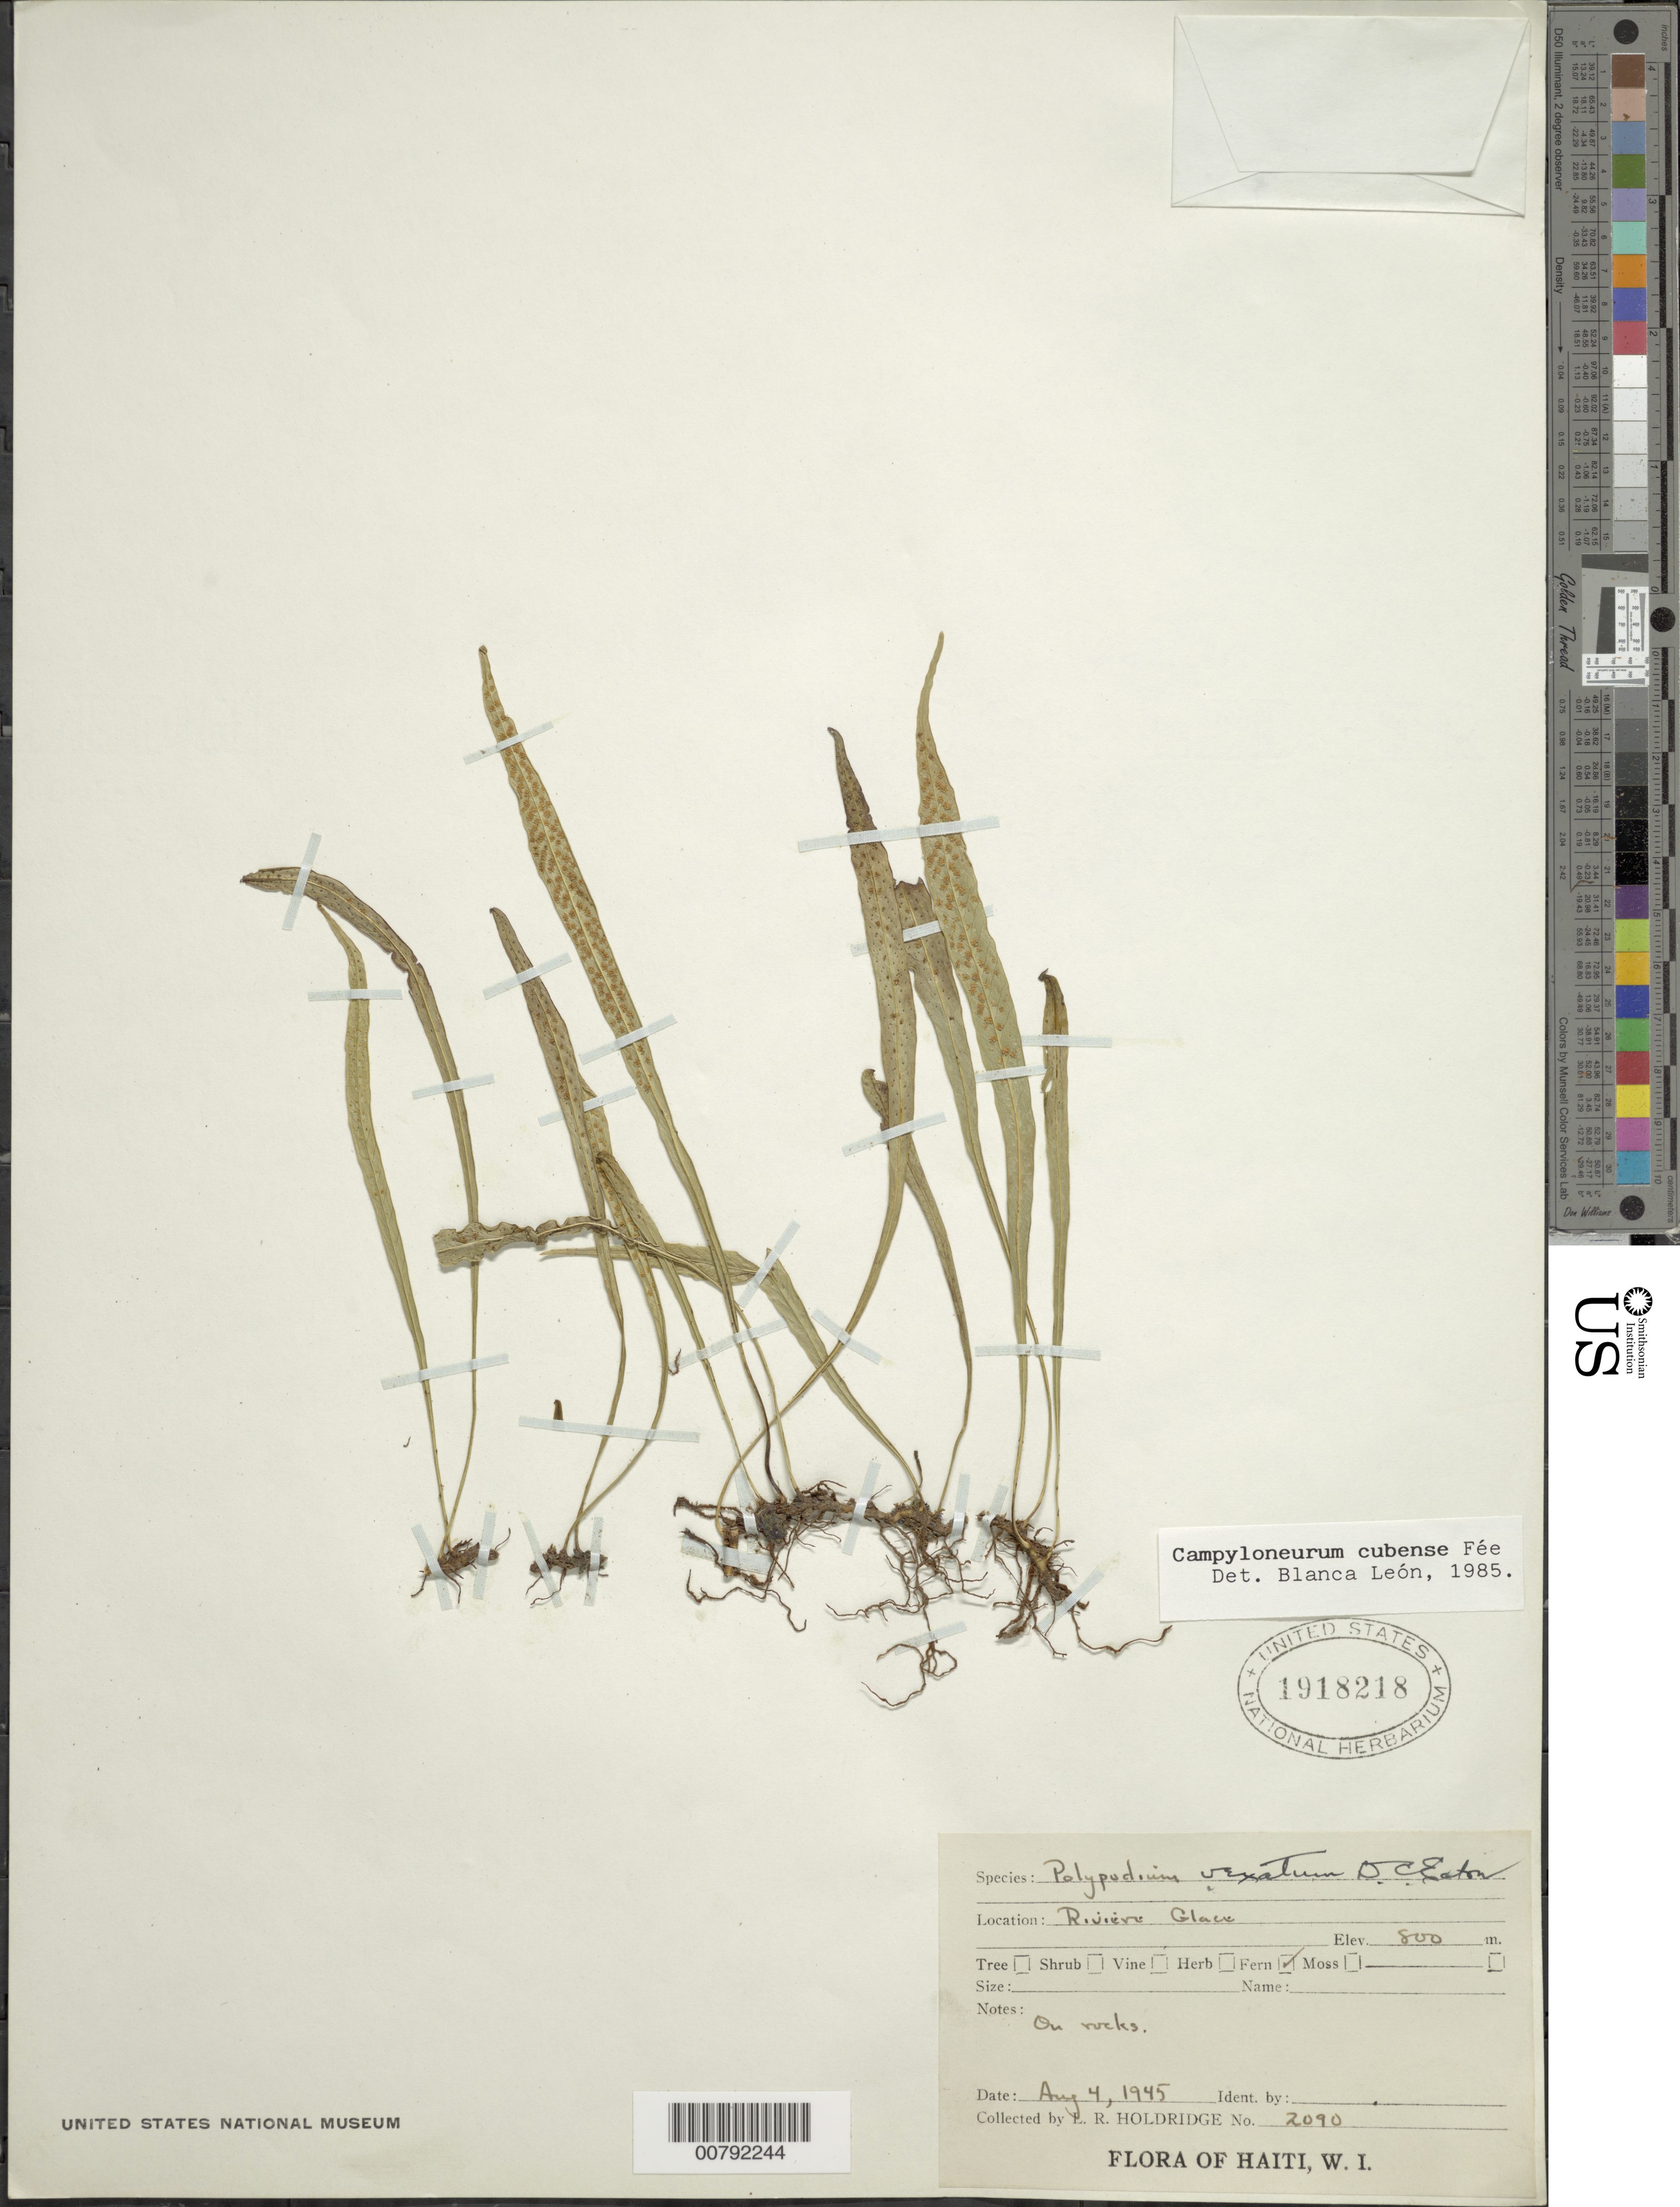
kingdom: Plantae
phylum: Tracheophyta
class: Polypodiopsida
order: Polypodiales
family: Polypodiaceae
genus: Campyloneurum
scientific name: Campyloneurum vexatum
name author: Ching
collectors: L. Holdridge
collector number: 2090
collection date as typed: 04 Aug 1945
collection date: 1945-08-04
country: Haiti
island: Hispaniola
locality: Riviere Glace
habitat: On rocks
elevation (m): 800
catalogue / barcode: US 1918218